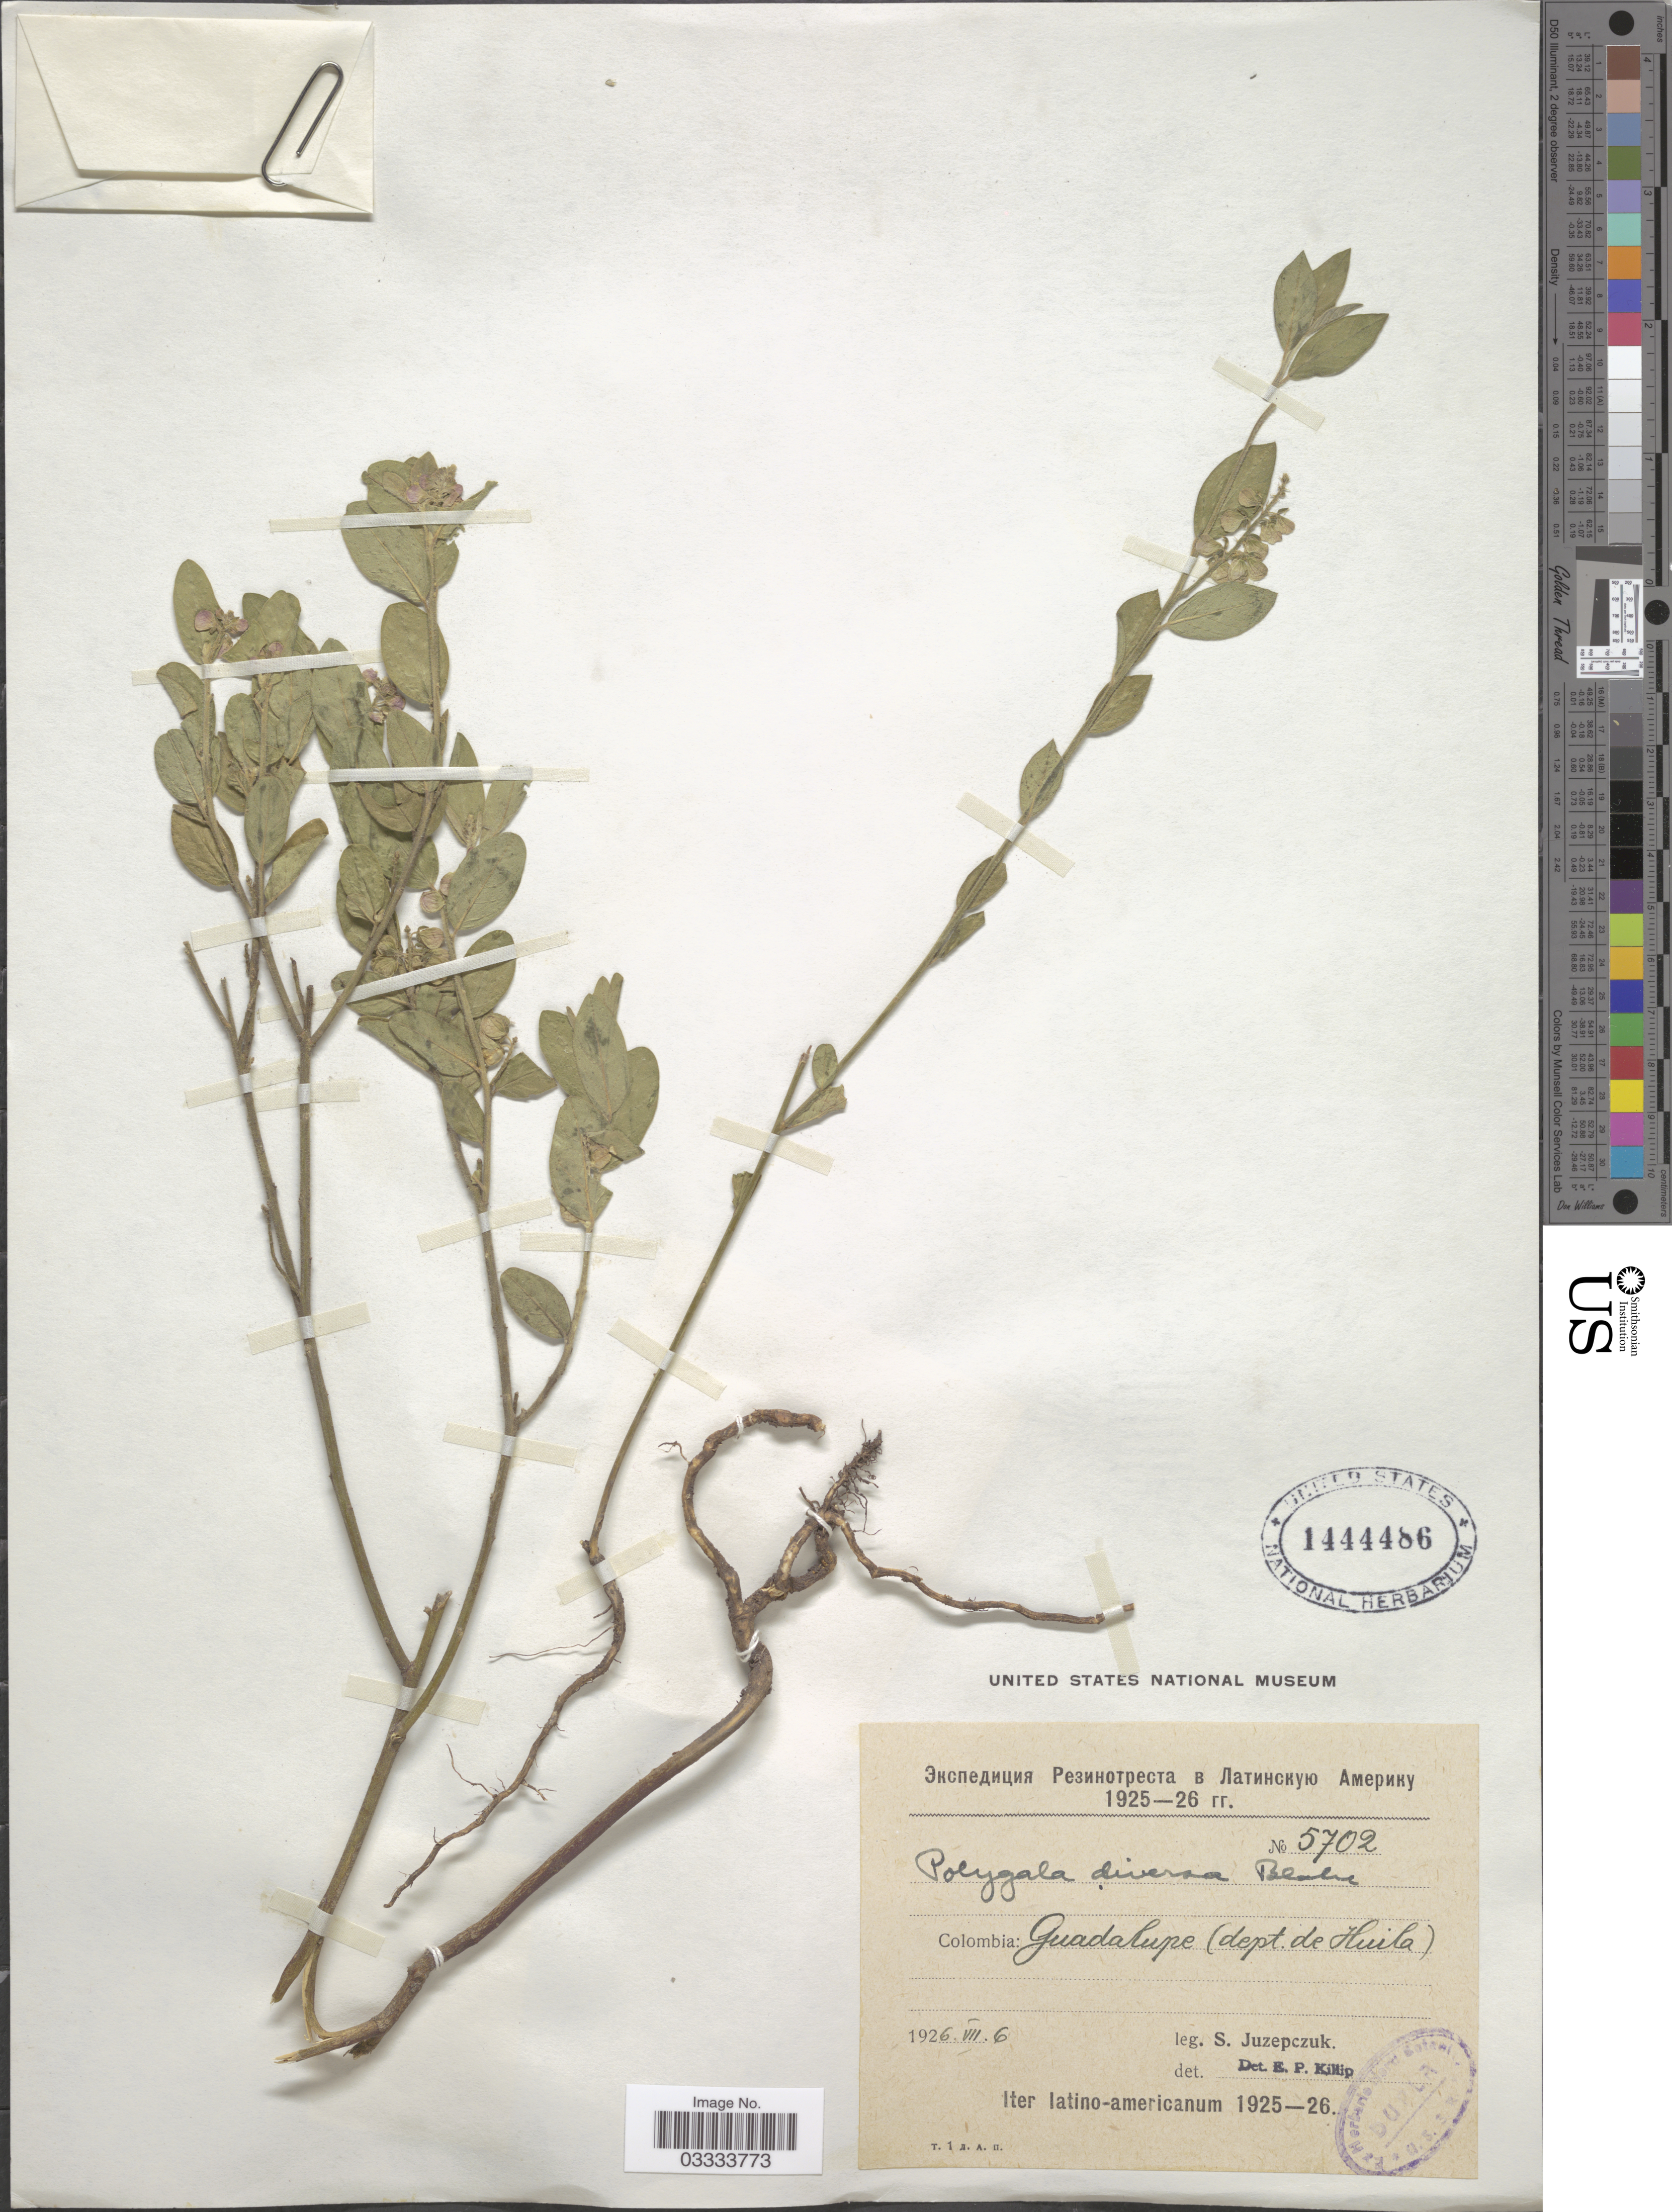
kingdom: Plantae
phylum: Tracheophyta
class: Magnoliopsida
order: Fabales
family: Polygalaceae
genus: Asemeia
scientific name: Asemeia monninoides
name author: (Kunth) J.F.B. Pastore & J.R. Abbott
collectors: S. V. Juzepczuk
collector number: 5702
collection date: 1926-07-06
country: Colombia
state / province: Huila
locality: X. Guadalupe (dept. de Huila). Iter latino-americanum.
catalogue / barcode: US 1444486